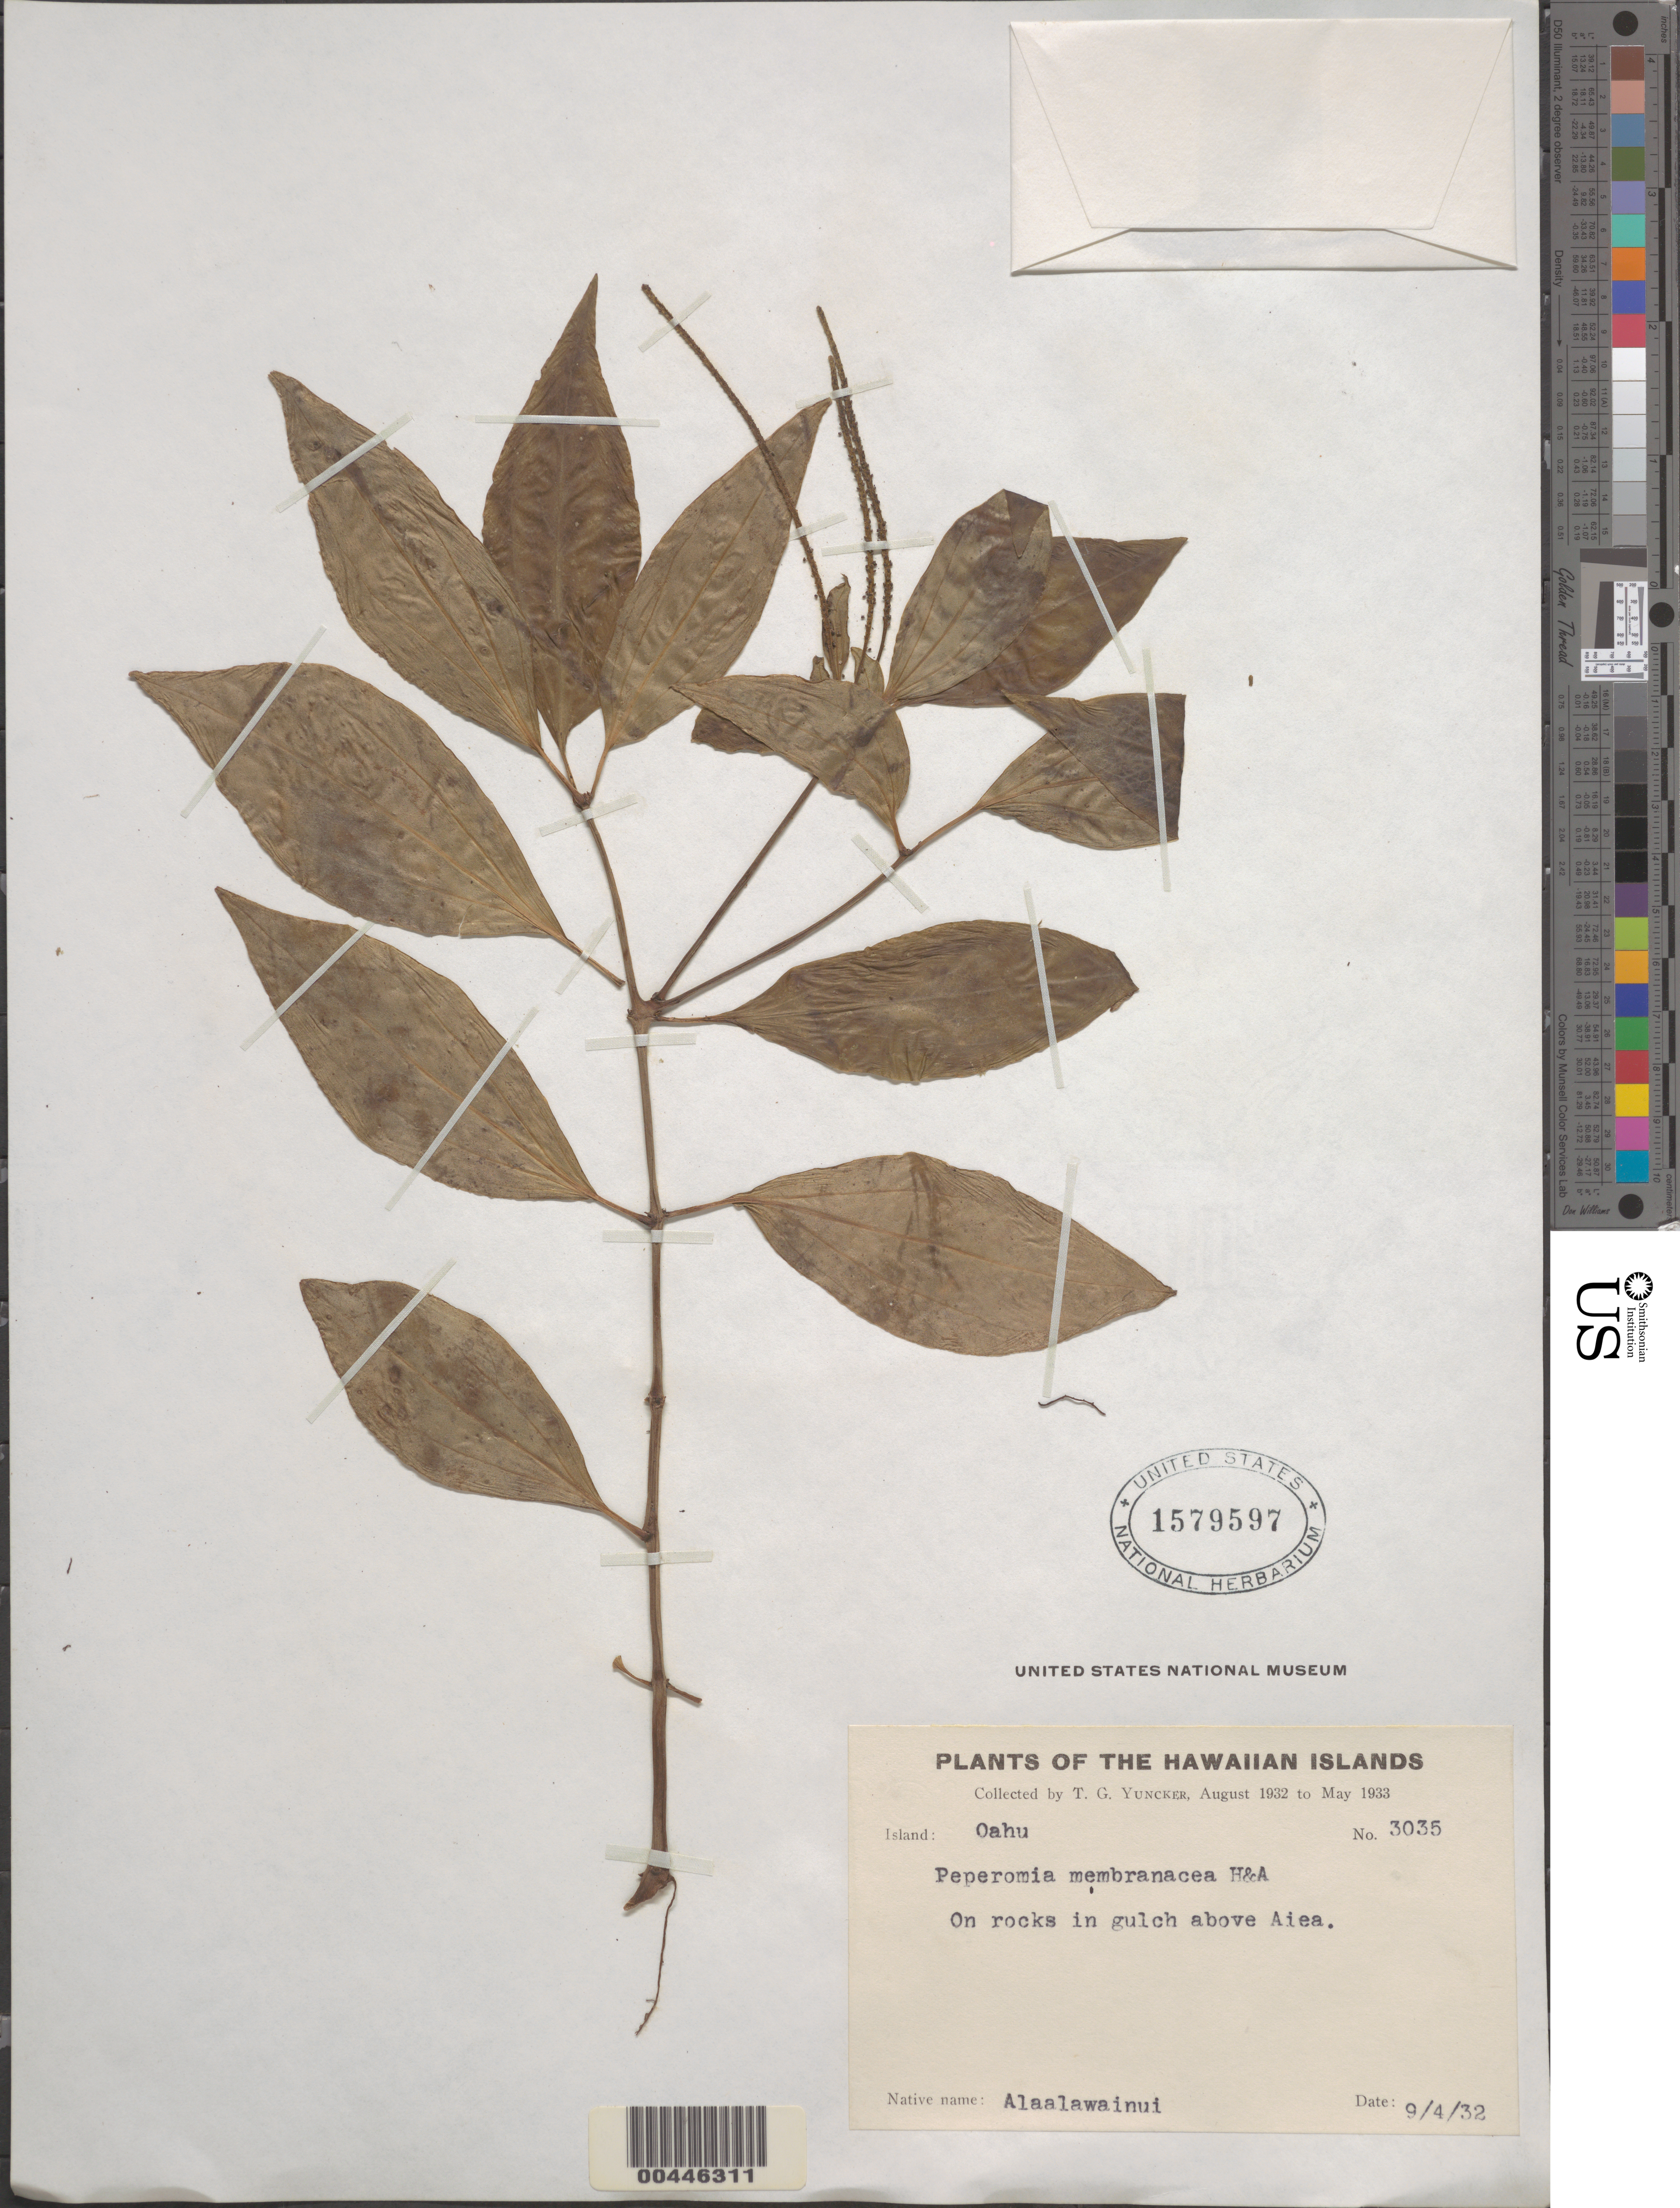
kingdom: Plantae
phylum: Tracheophyta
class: Magnoliopsida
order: Piperales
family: Piperaceae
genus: Peperomia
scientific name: Peperomia membranacea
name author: Hook. & Arn.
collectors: T. G. Yuncker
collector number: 3035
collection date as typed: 9 Apr 1932 or 4 Sep 1932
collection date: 1932-04-09 or 1932-09-04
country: United States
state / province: Hawaii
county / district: Honolulu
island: Oahu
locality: In gulch above Aiea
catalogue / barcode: US 1579597